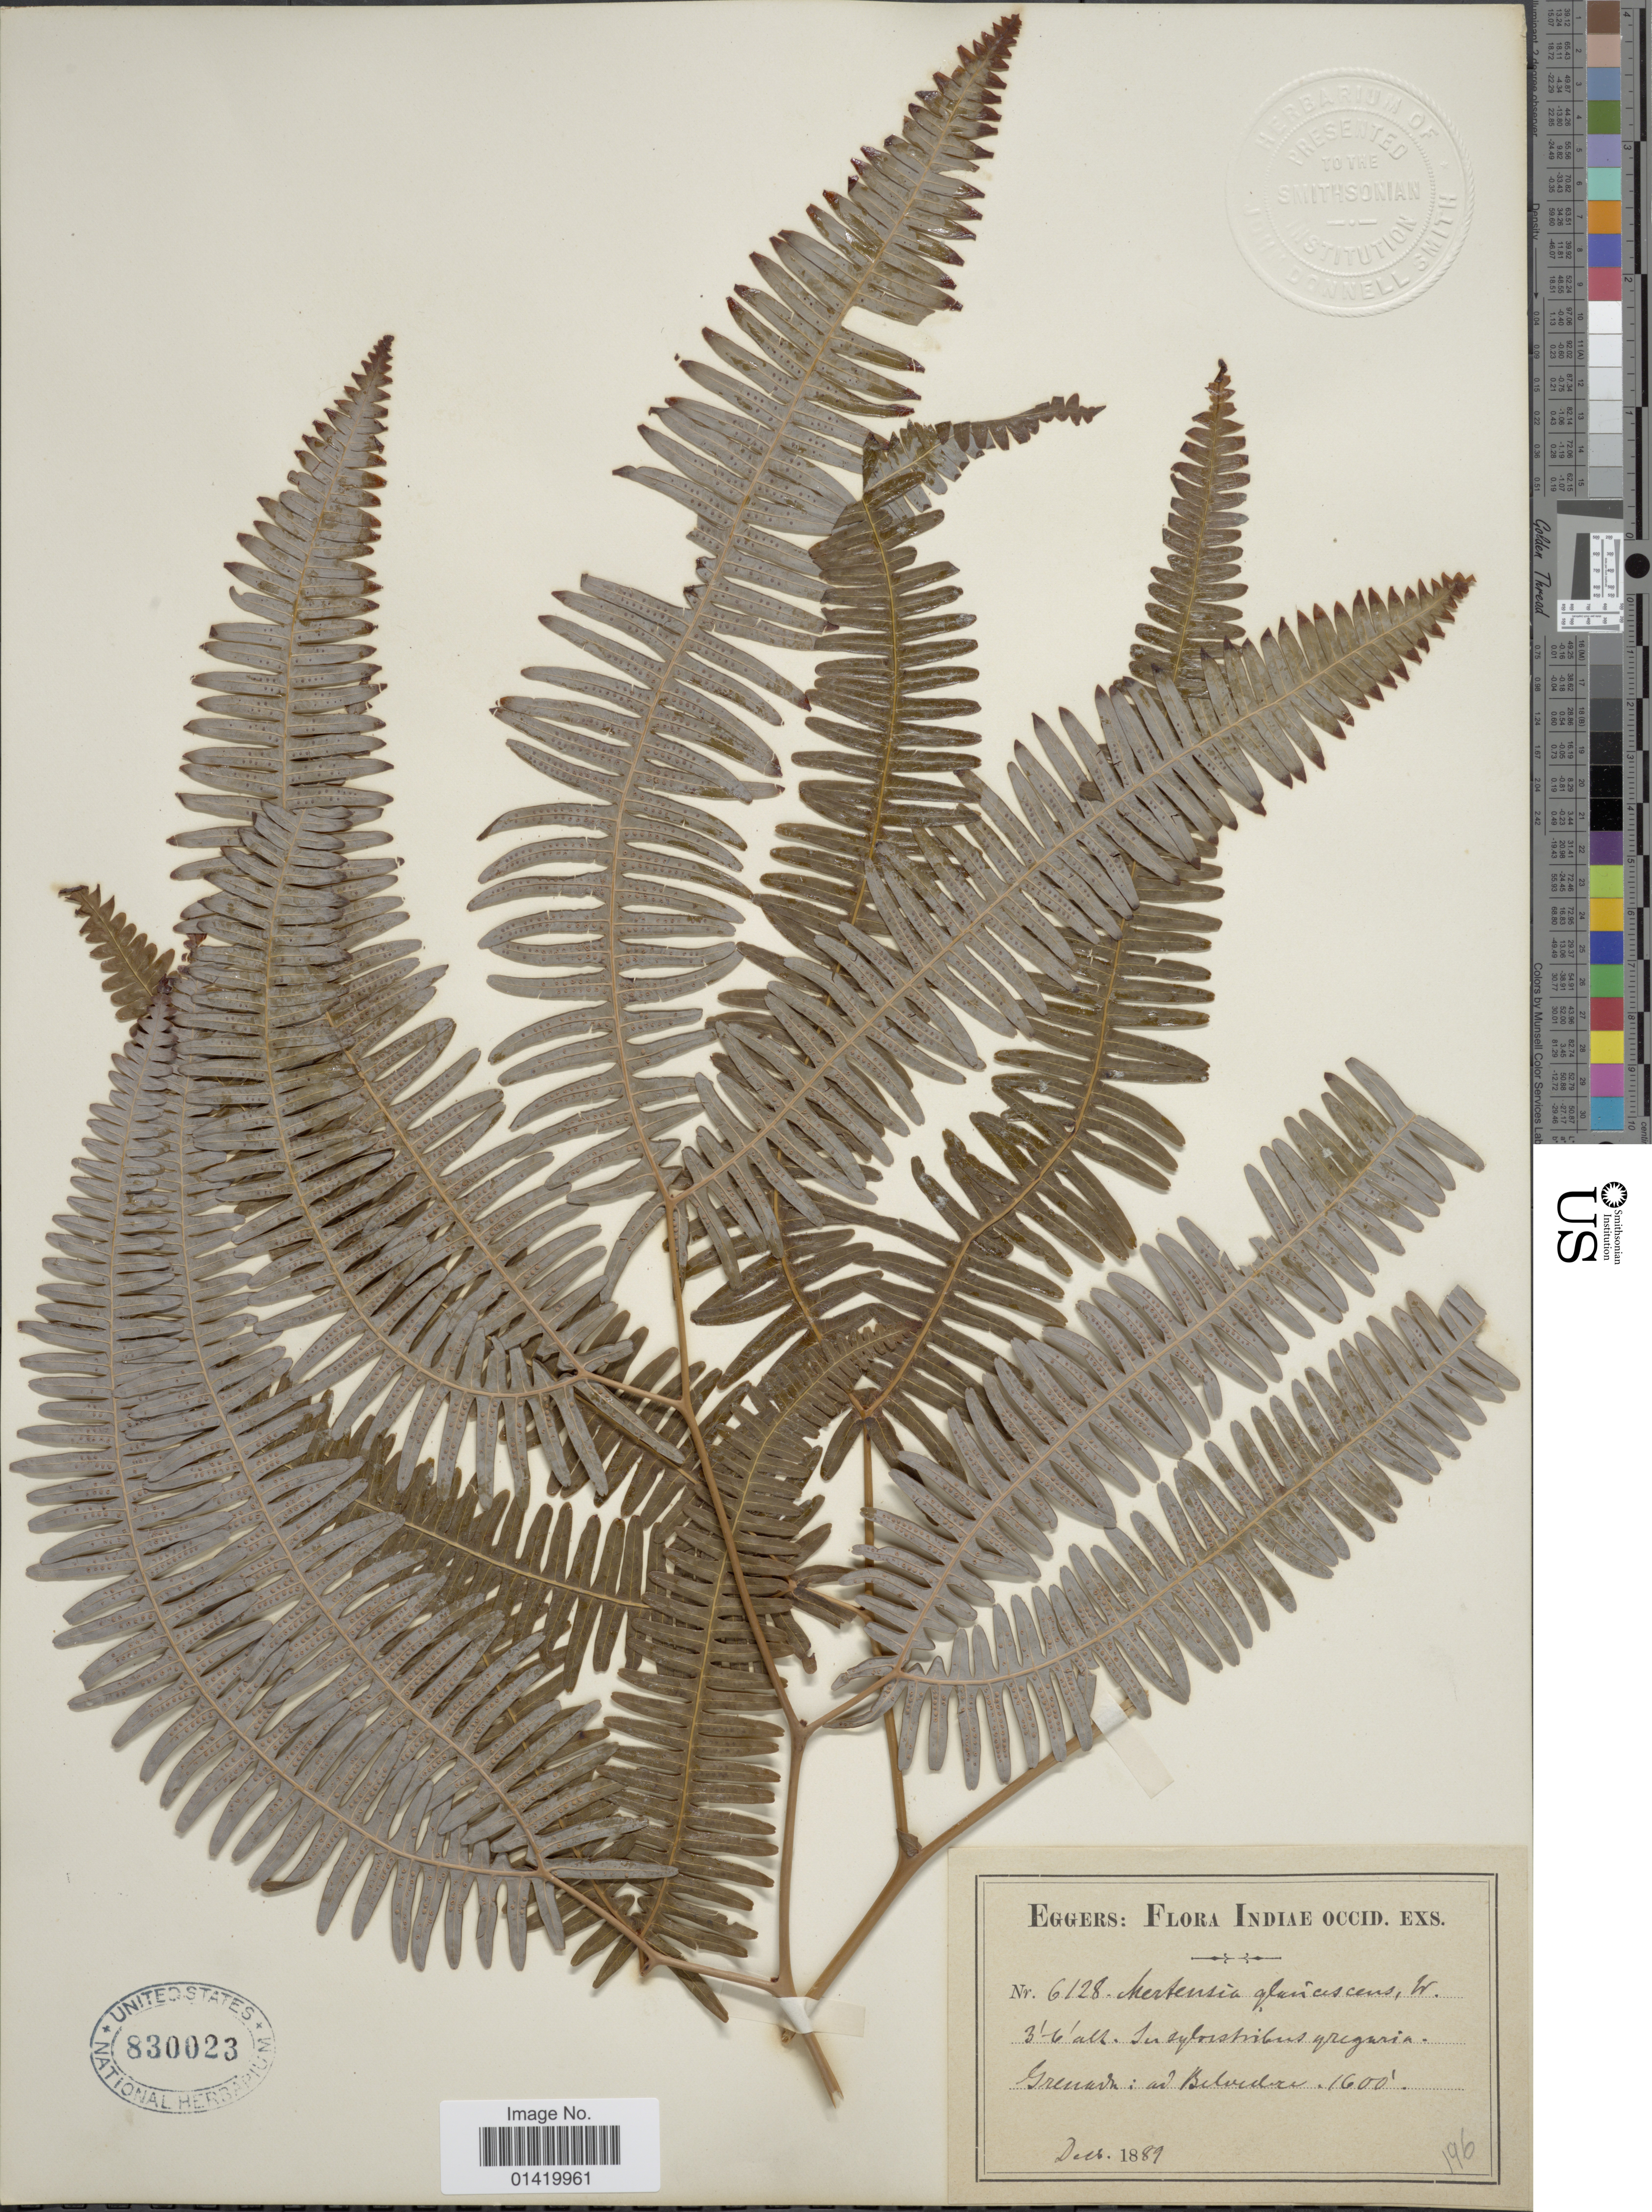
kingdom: Plantae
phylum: Tracheophyta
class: Polypodiopsida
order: Gleicheniales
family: Gleicheniaceae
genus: Gleichenella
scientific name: Gleichenella pectinata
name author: (Willd.) Ching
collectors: -. Eggers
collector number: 6128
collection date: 1889-12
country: Grenada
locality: Indiae occid. Ad Belvedere.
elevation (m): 488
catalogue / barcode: US 830023